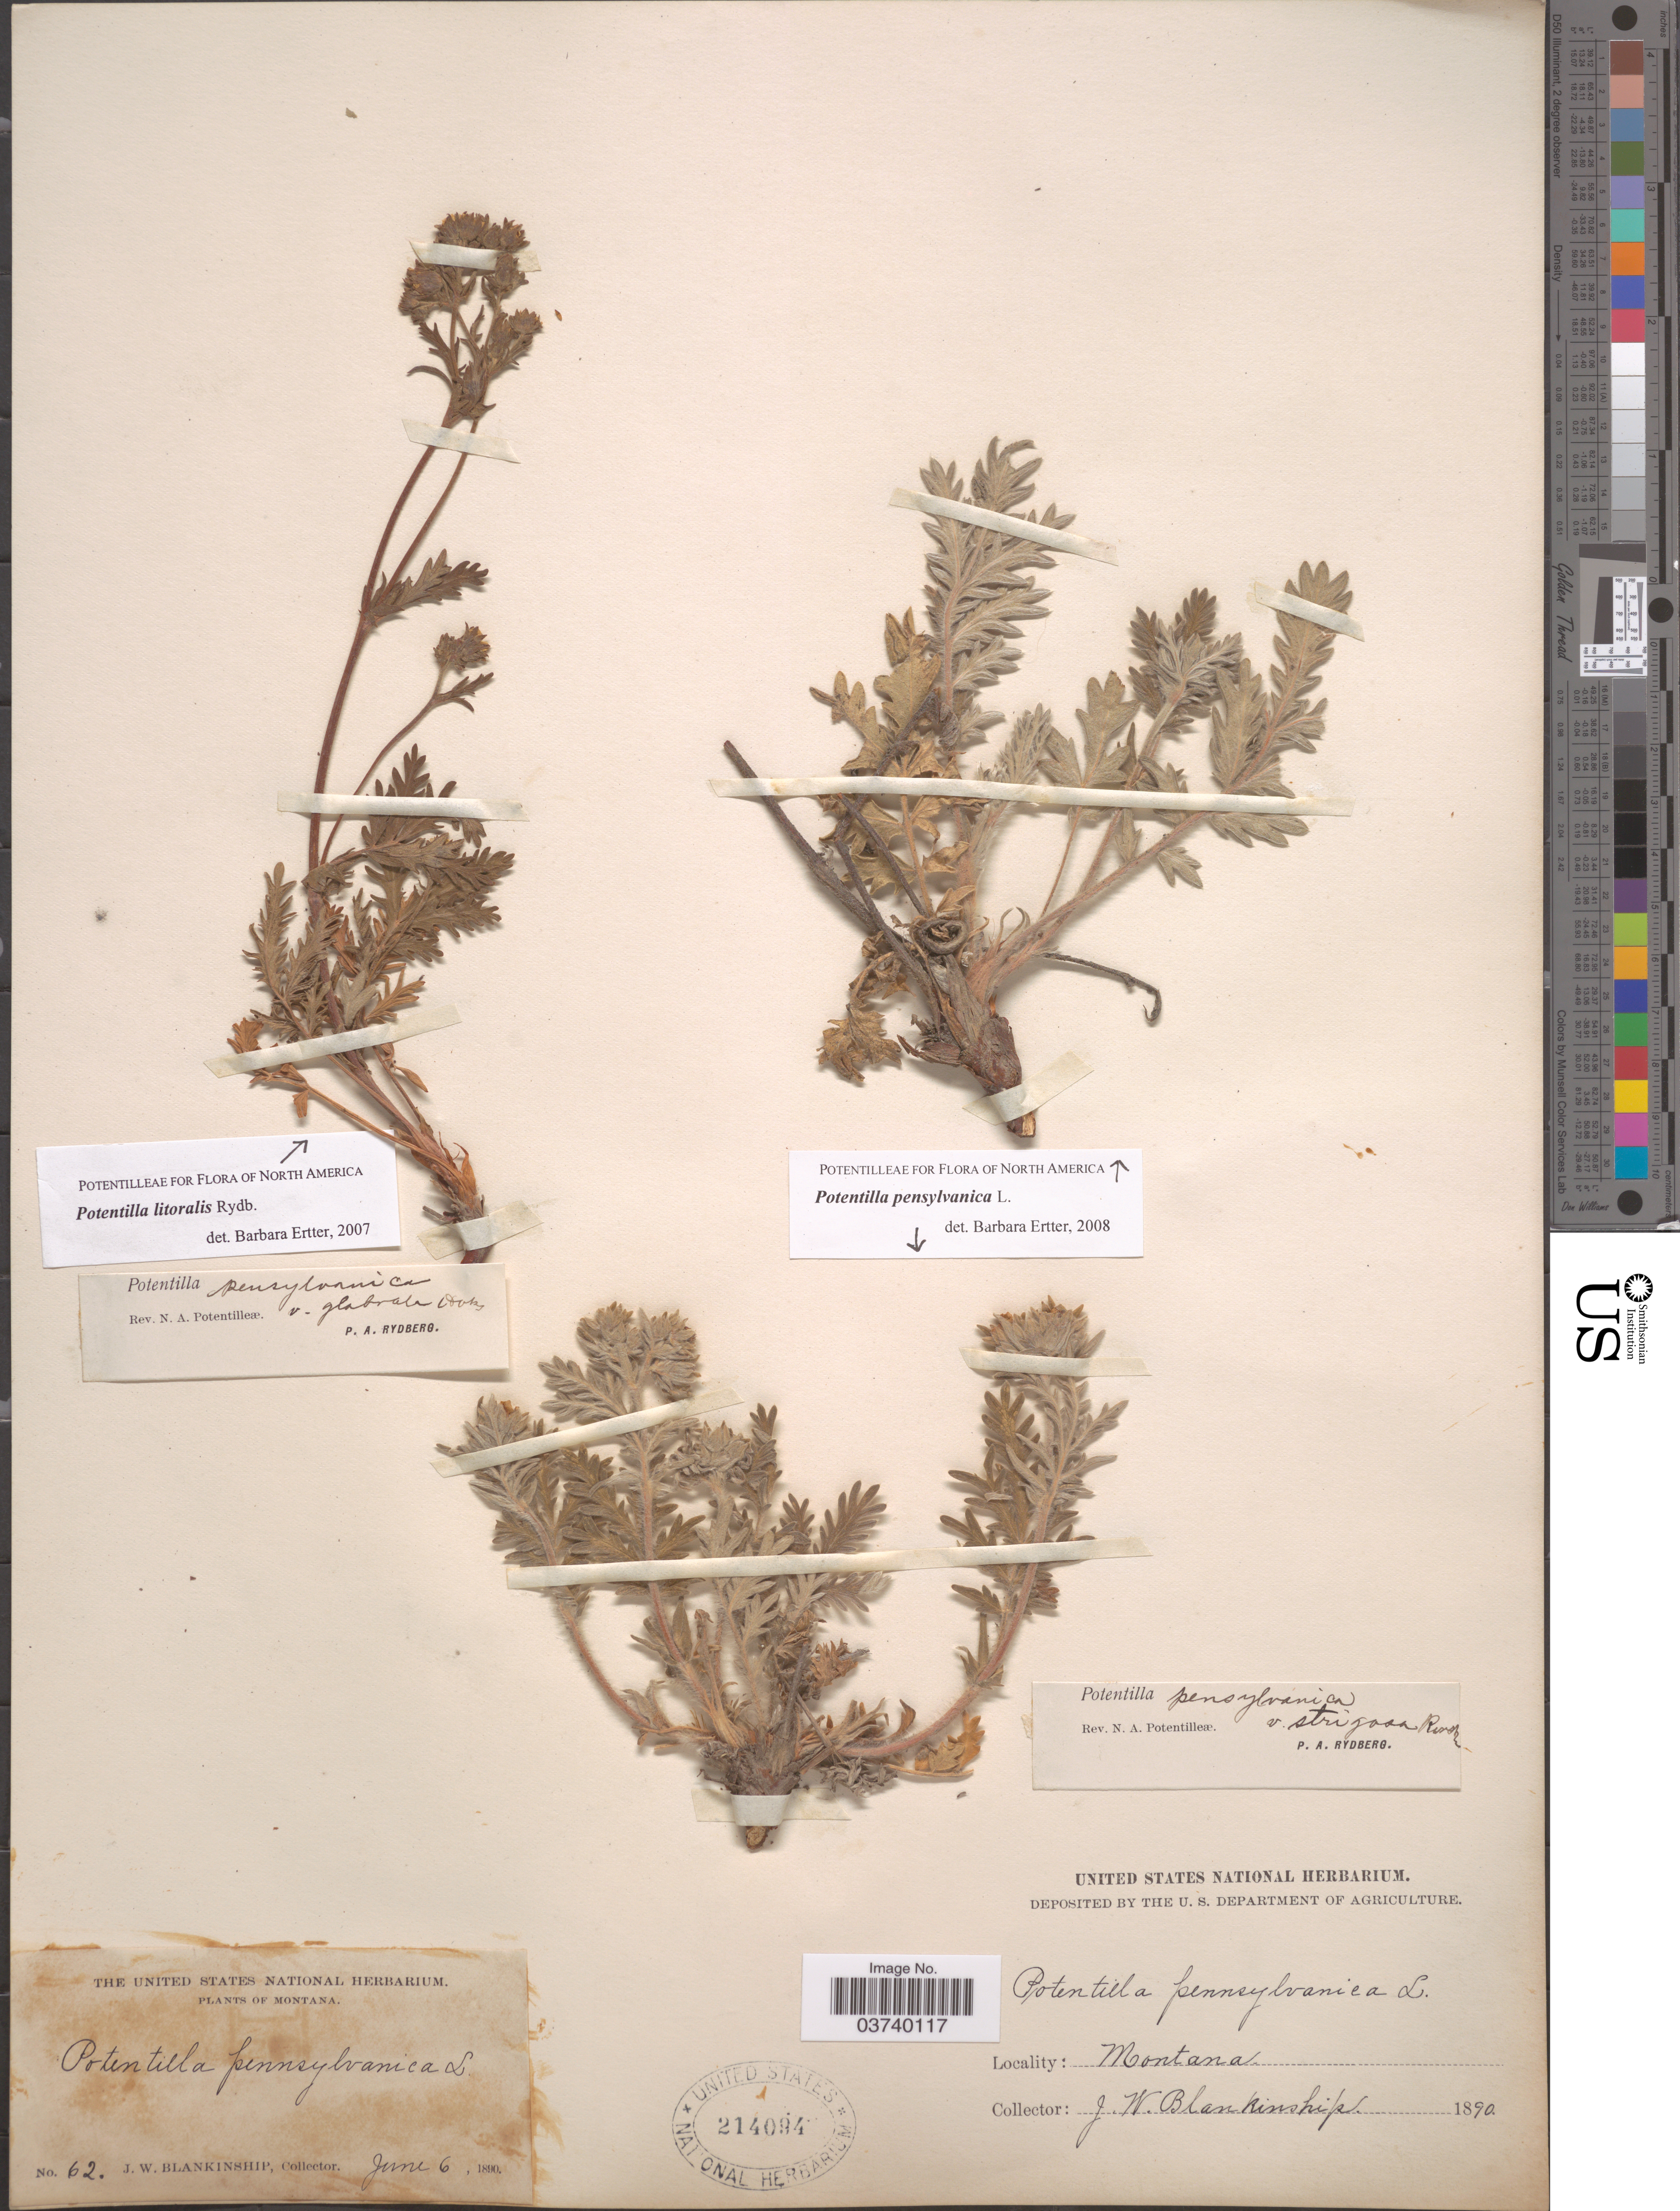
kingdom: Plantae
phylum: Tracheophyta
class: Magnoliopsida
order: Rosales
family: Rosaceae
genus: Potentilla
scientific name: Potentilla litoralis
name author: Rydb.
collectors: J. W. Blankinship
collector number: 62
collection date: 1890-06-06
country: United States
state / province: Montana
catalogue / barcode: US 214094